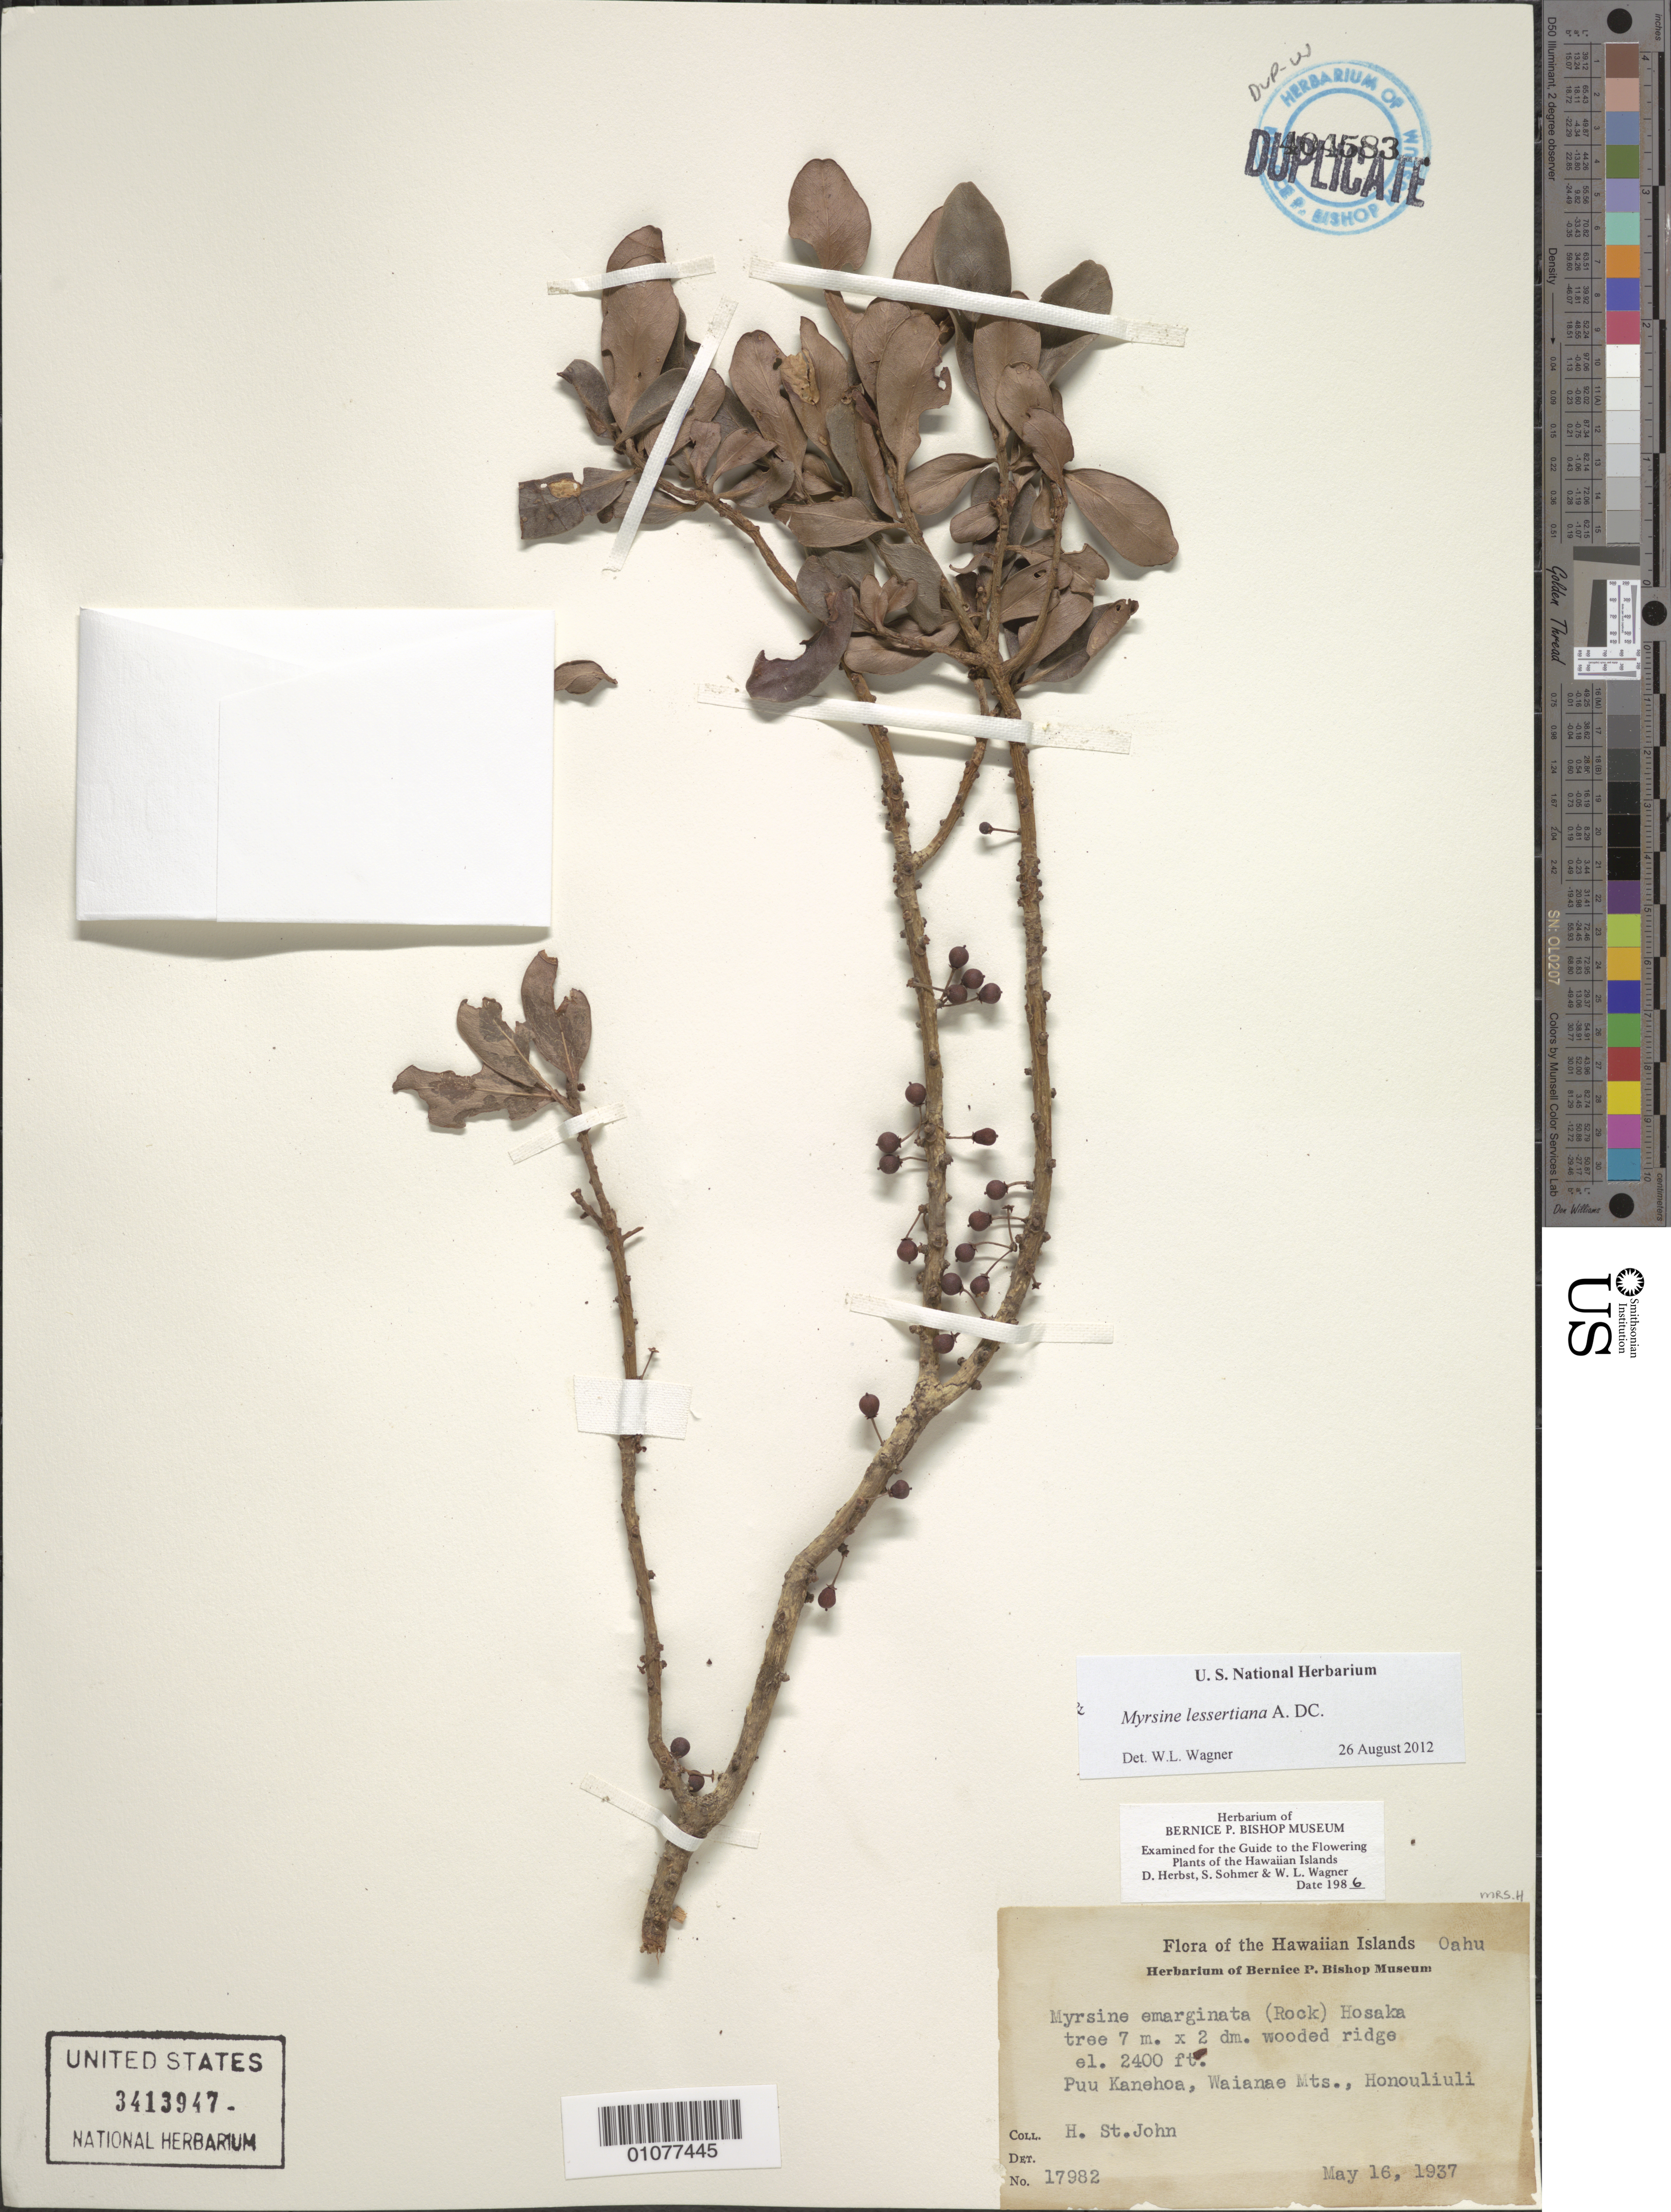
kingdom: Plantae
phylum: Tracheophyta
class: Magnoliopsida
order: Ericales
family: Primulaceae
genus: Myrsine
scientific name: Myrsine lessertiana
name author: A. DC.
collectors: H. St. John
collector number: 17982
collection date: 1937-05-16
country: United States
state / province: Hawaii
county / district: Honolulu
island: Oahu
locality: Honouliuli, Waianae Mts., Puu Kanehoa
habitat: wooded ridge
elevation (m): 732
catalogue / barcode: US 3413947